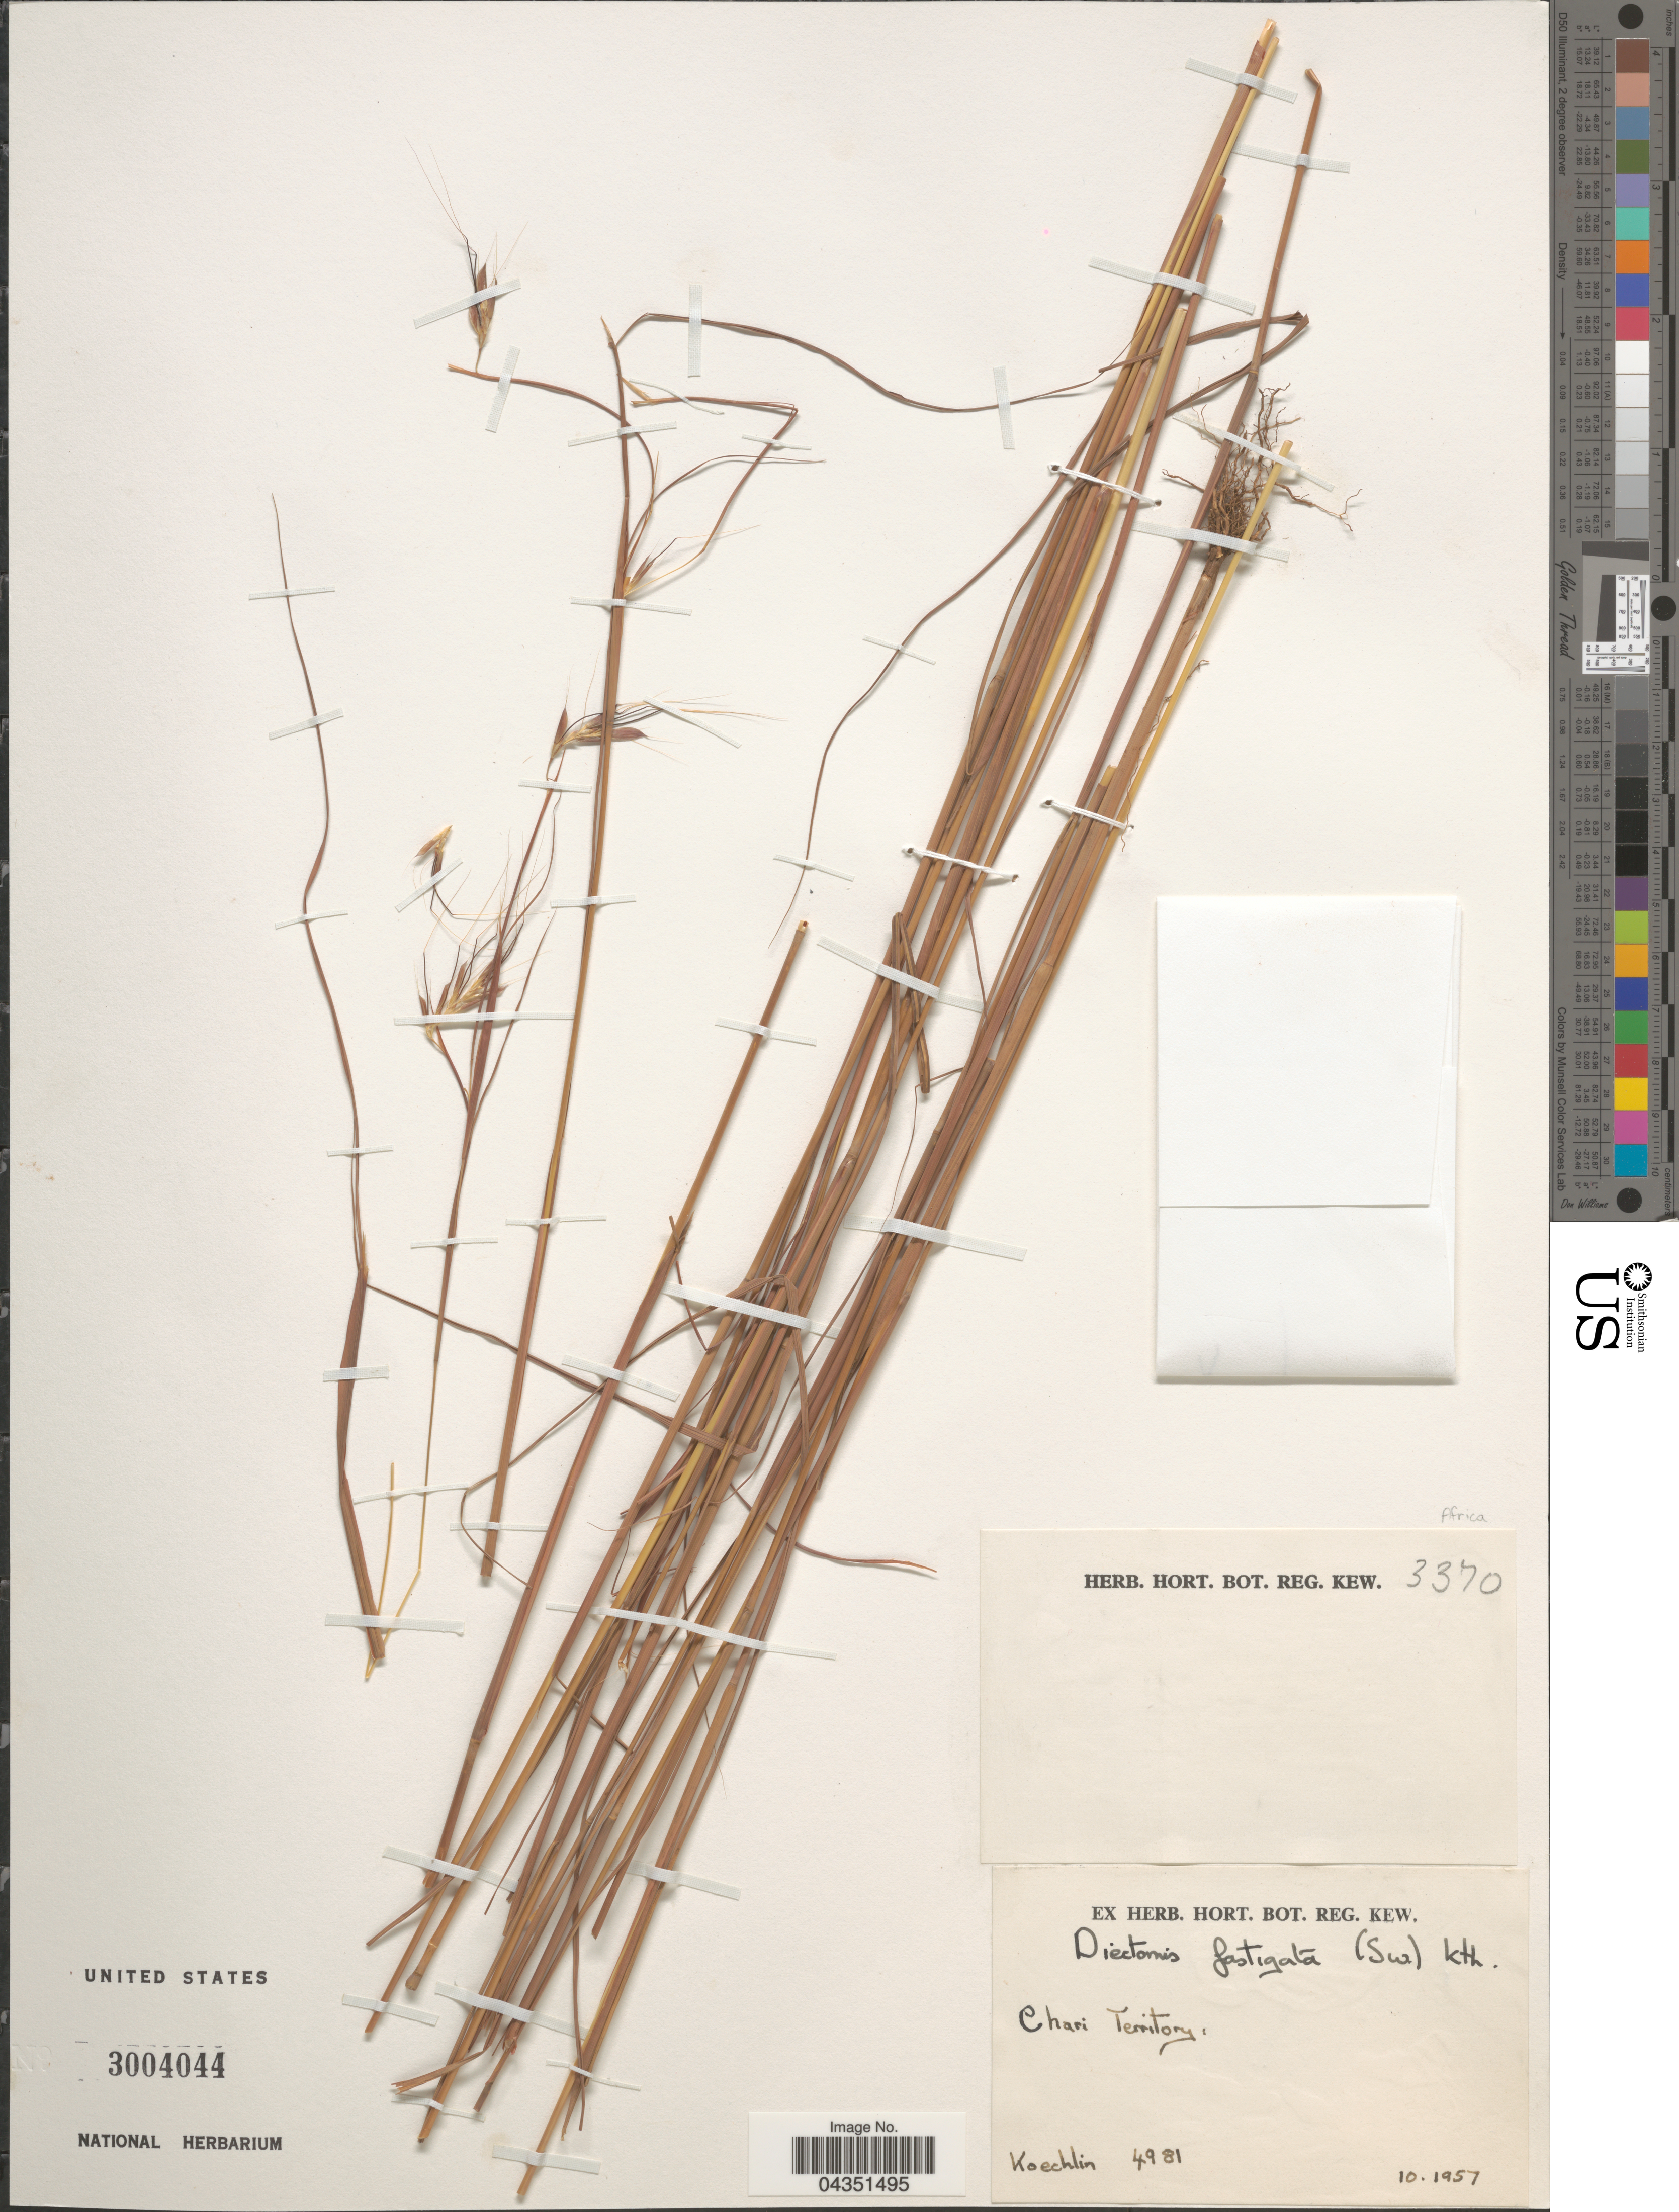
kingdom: Plantae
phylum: Tracheophyta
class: Liliopsida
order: Poales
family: Poaceae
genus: Diectomis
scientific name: Diectomis fastigiata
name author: (Sw.) P. Beauv.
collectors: Koechlin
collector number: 4981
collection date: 1957-10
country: Chad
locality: Chari Territory.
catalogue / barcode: US 3004044